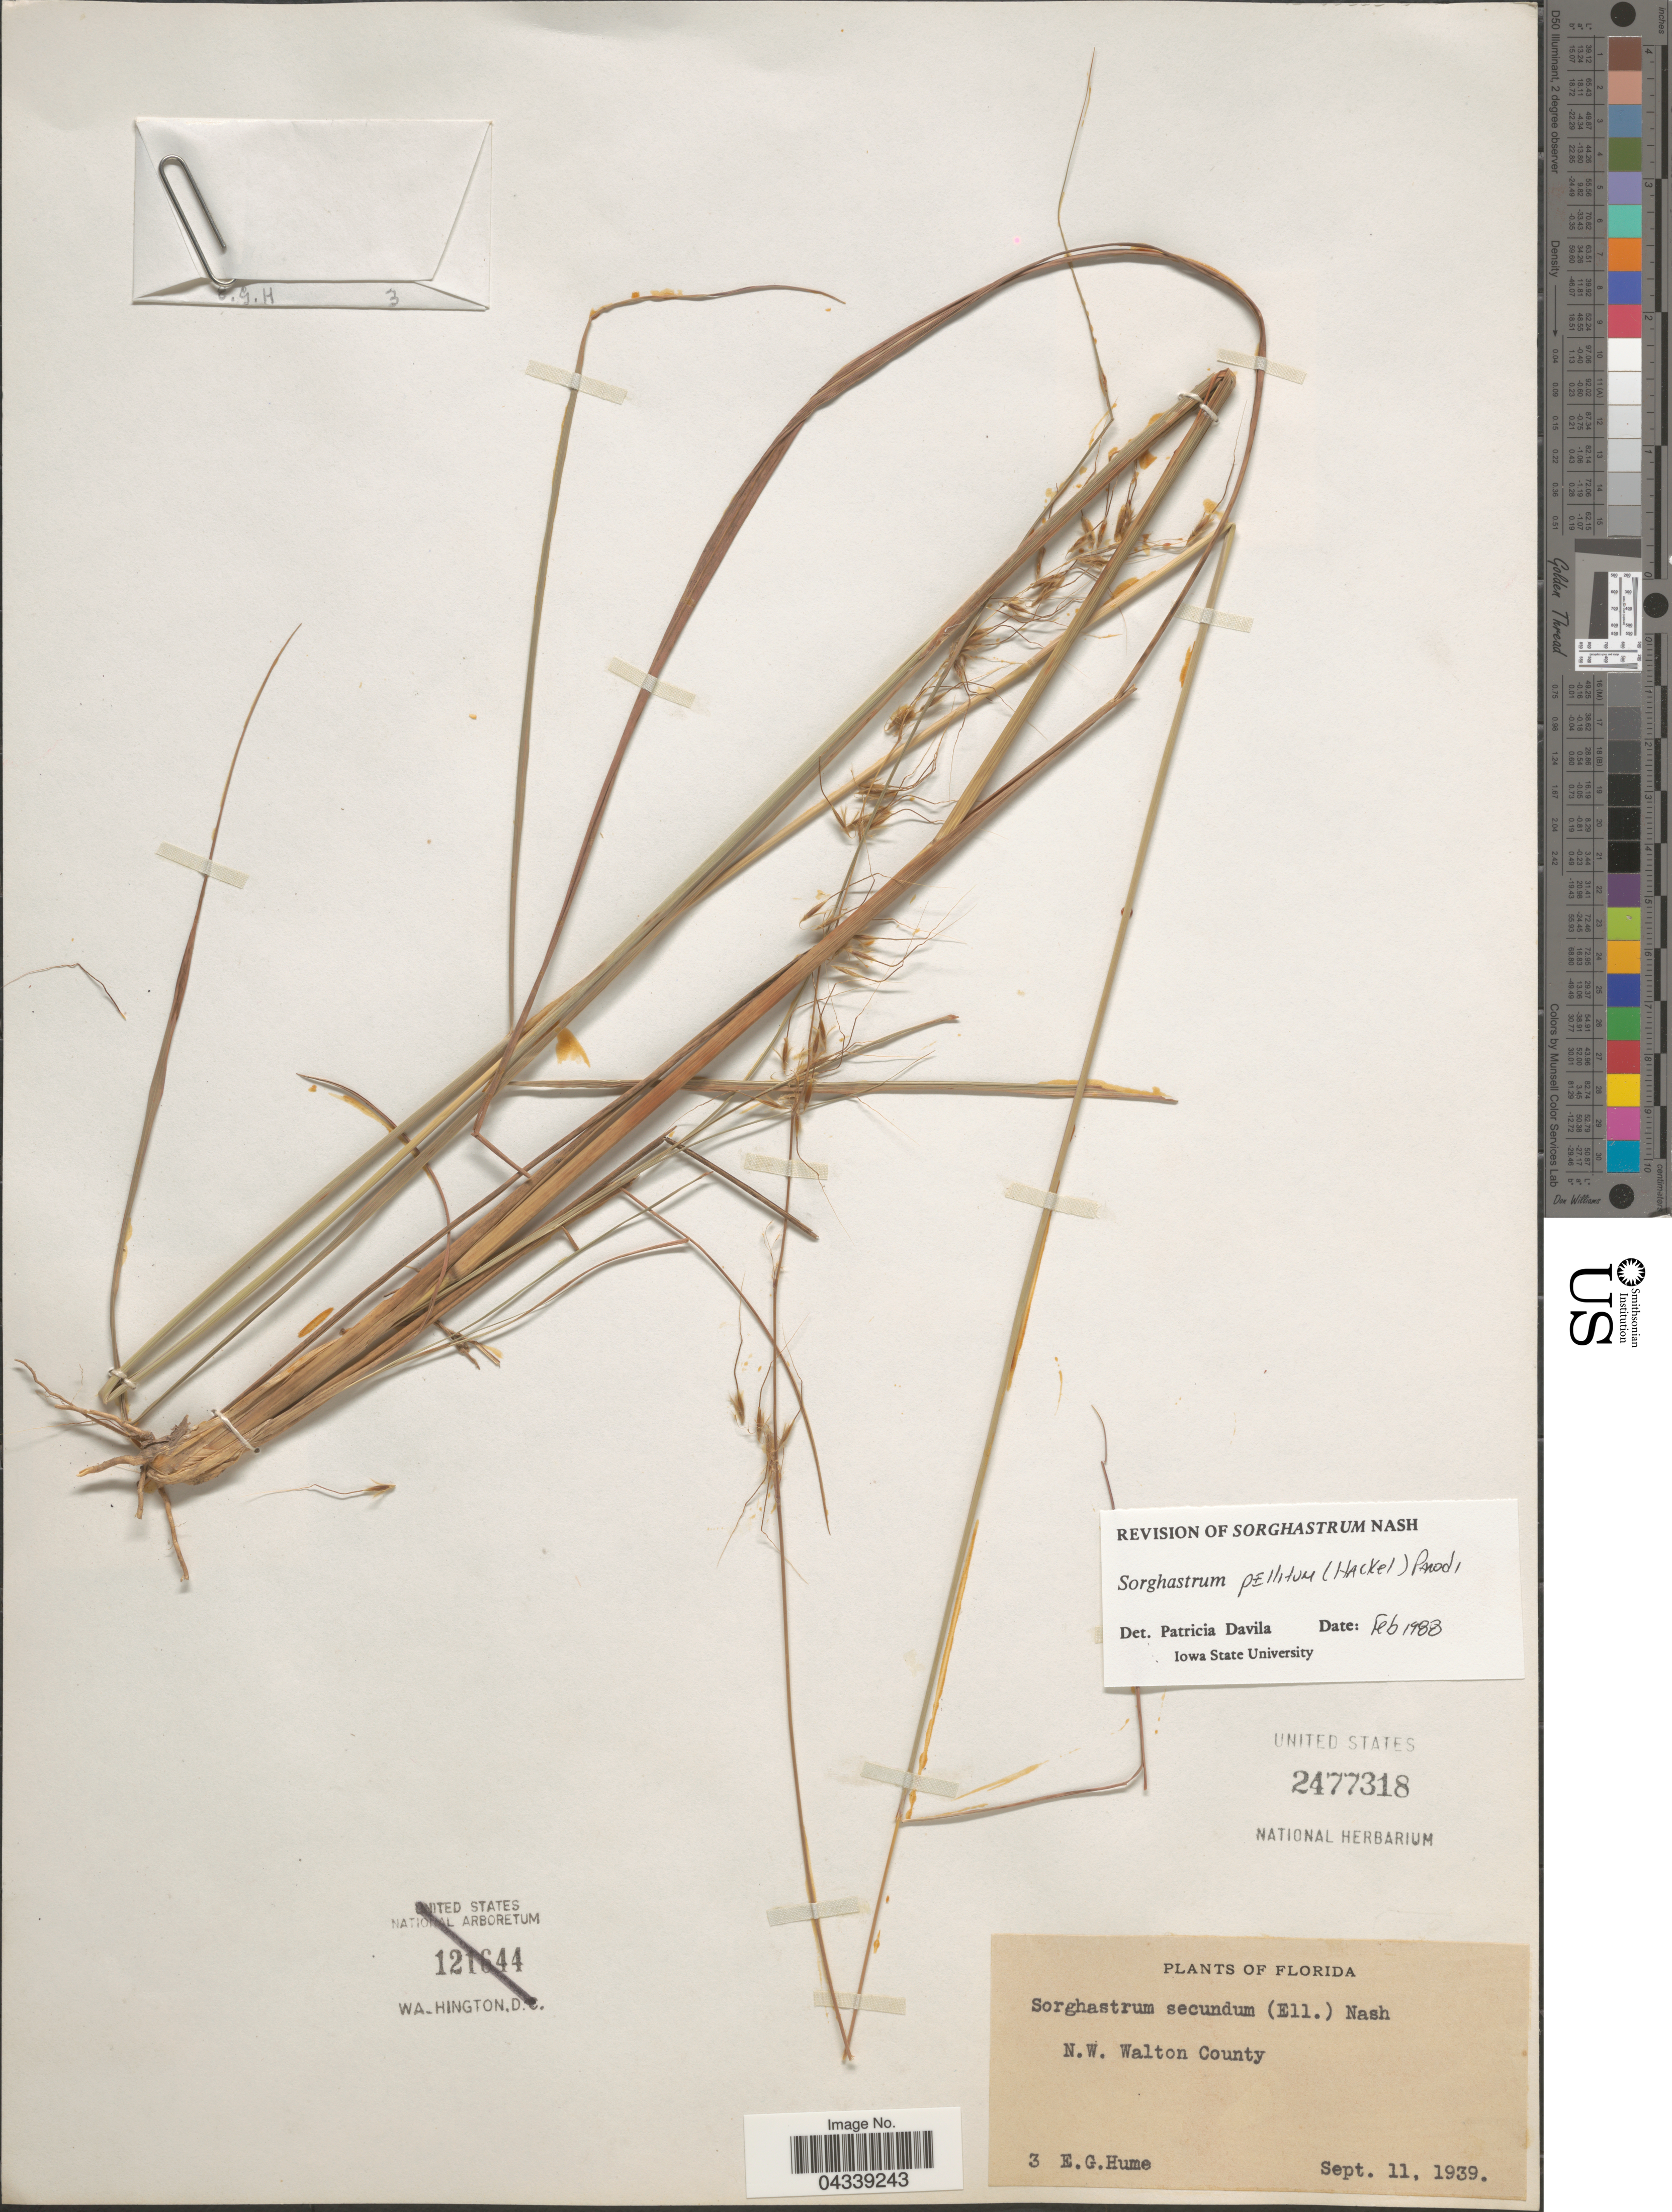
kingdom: Plantae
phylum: Tracheophyta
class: Liliopsida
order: Poales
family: Poaceae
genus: Sorghastrum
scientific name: Sorghastrum pellitum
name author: (Hack.) Parodi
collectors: E. Hume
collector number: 3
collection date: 1939-09-11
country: United States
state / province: Florida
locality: N.W. Walton County.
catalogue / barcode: US 2477318